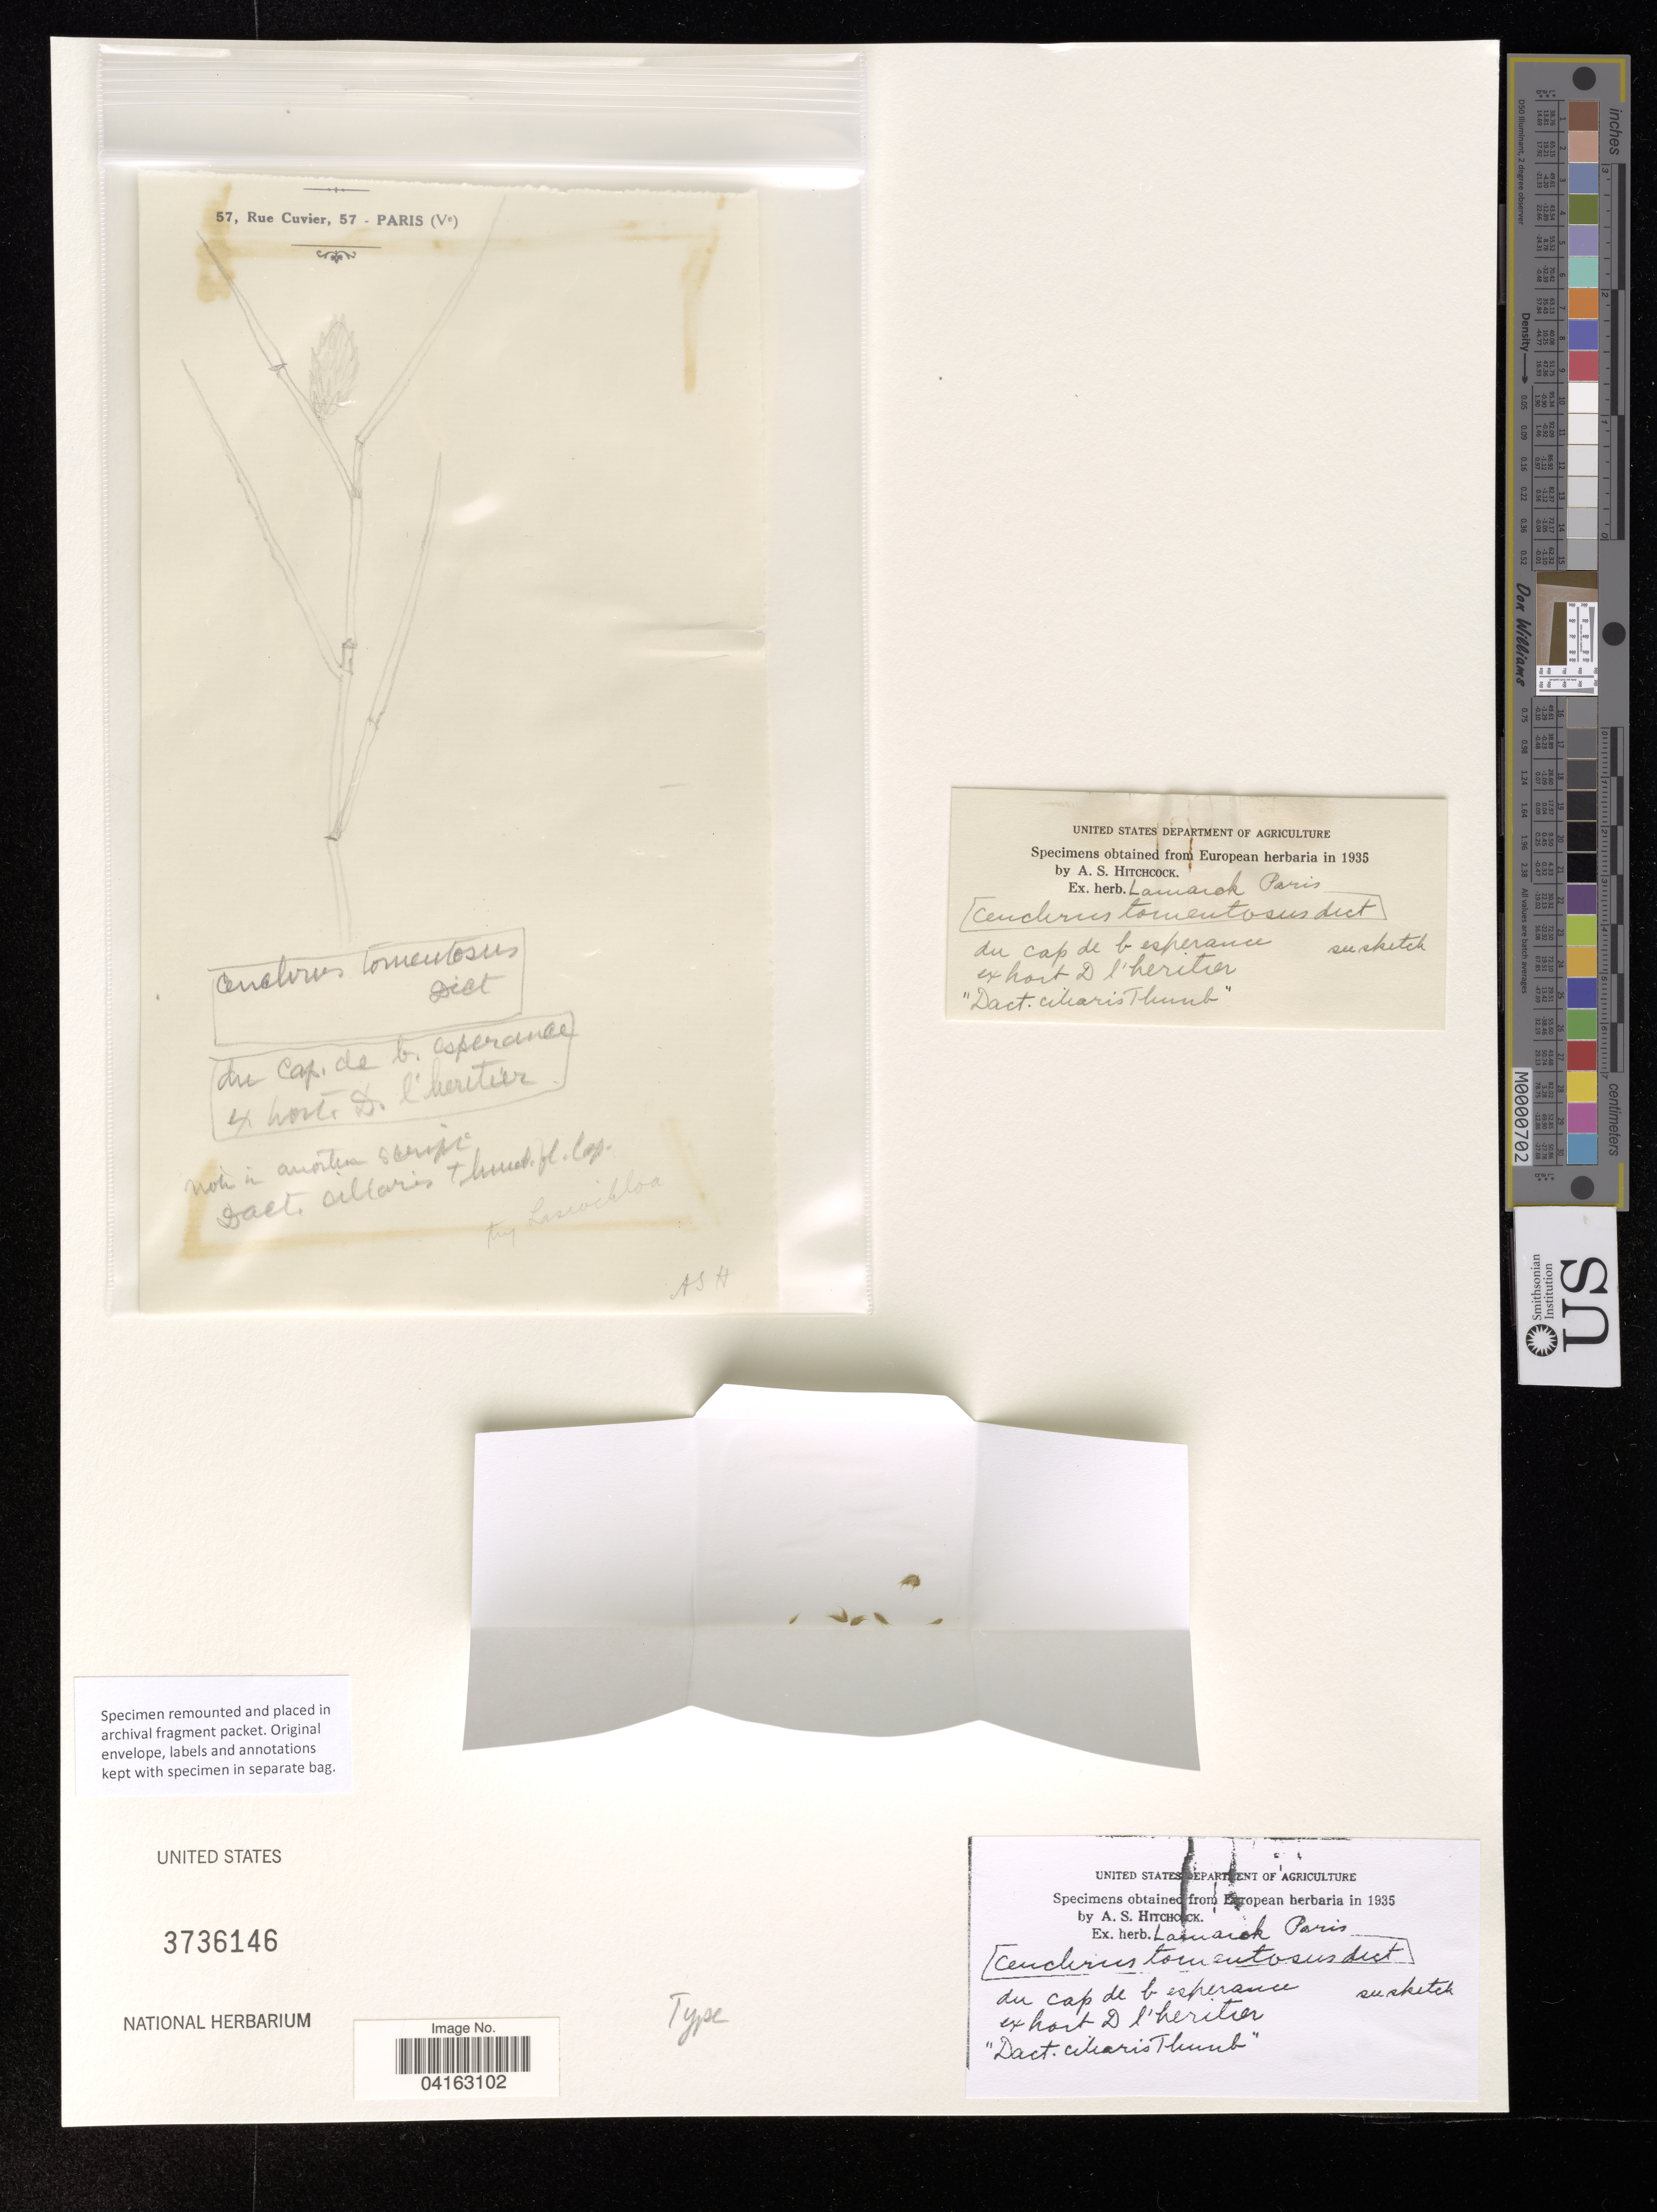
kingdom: Plantae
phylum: Tracheophyta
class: Liliopsida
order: Poales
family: Poaceae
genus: Cenchrus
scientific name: Cenchrus tomentosus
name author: Poir.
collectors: A. Hitchcock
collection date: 1935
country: France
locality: Lamarck Paris.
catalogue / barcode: US 3736146